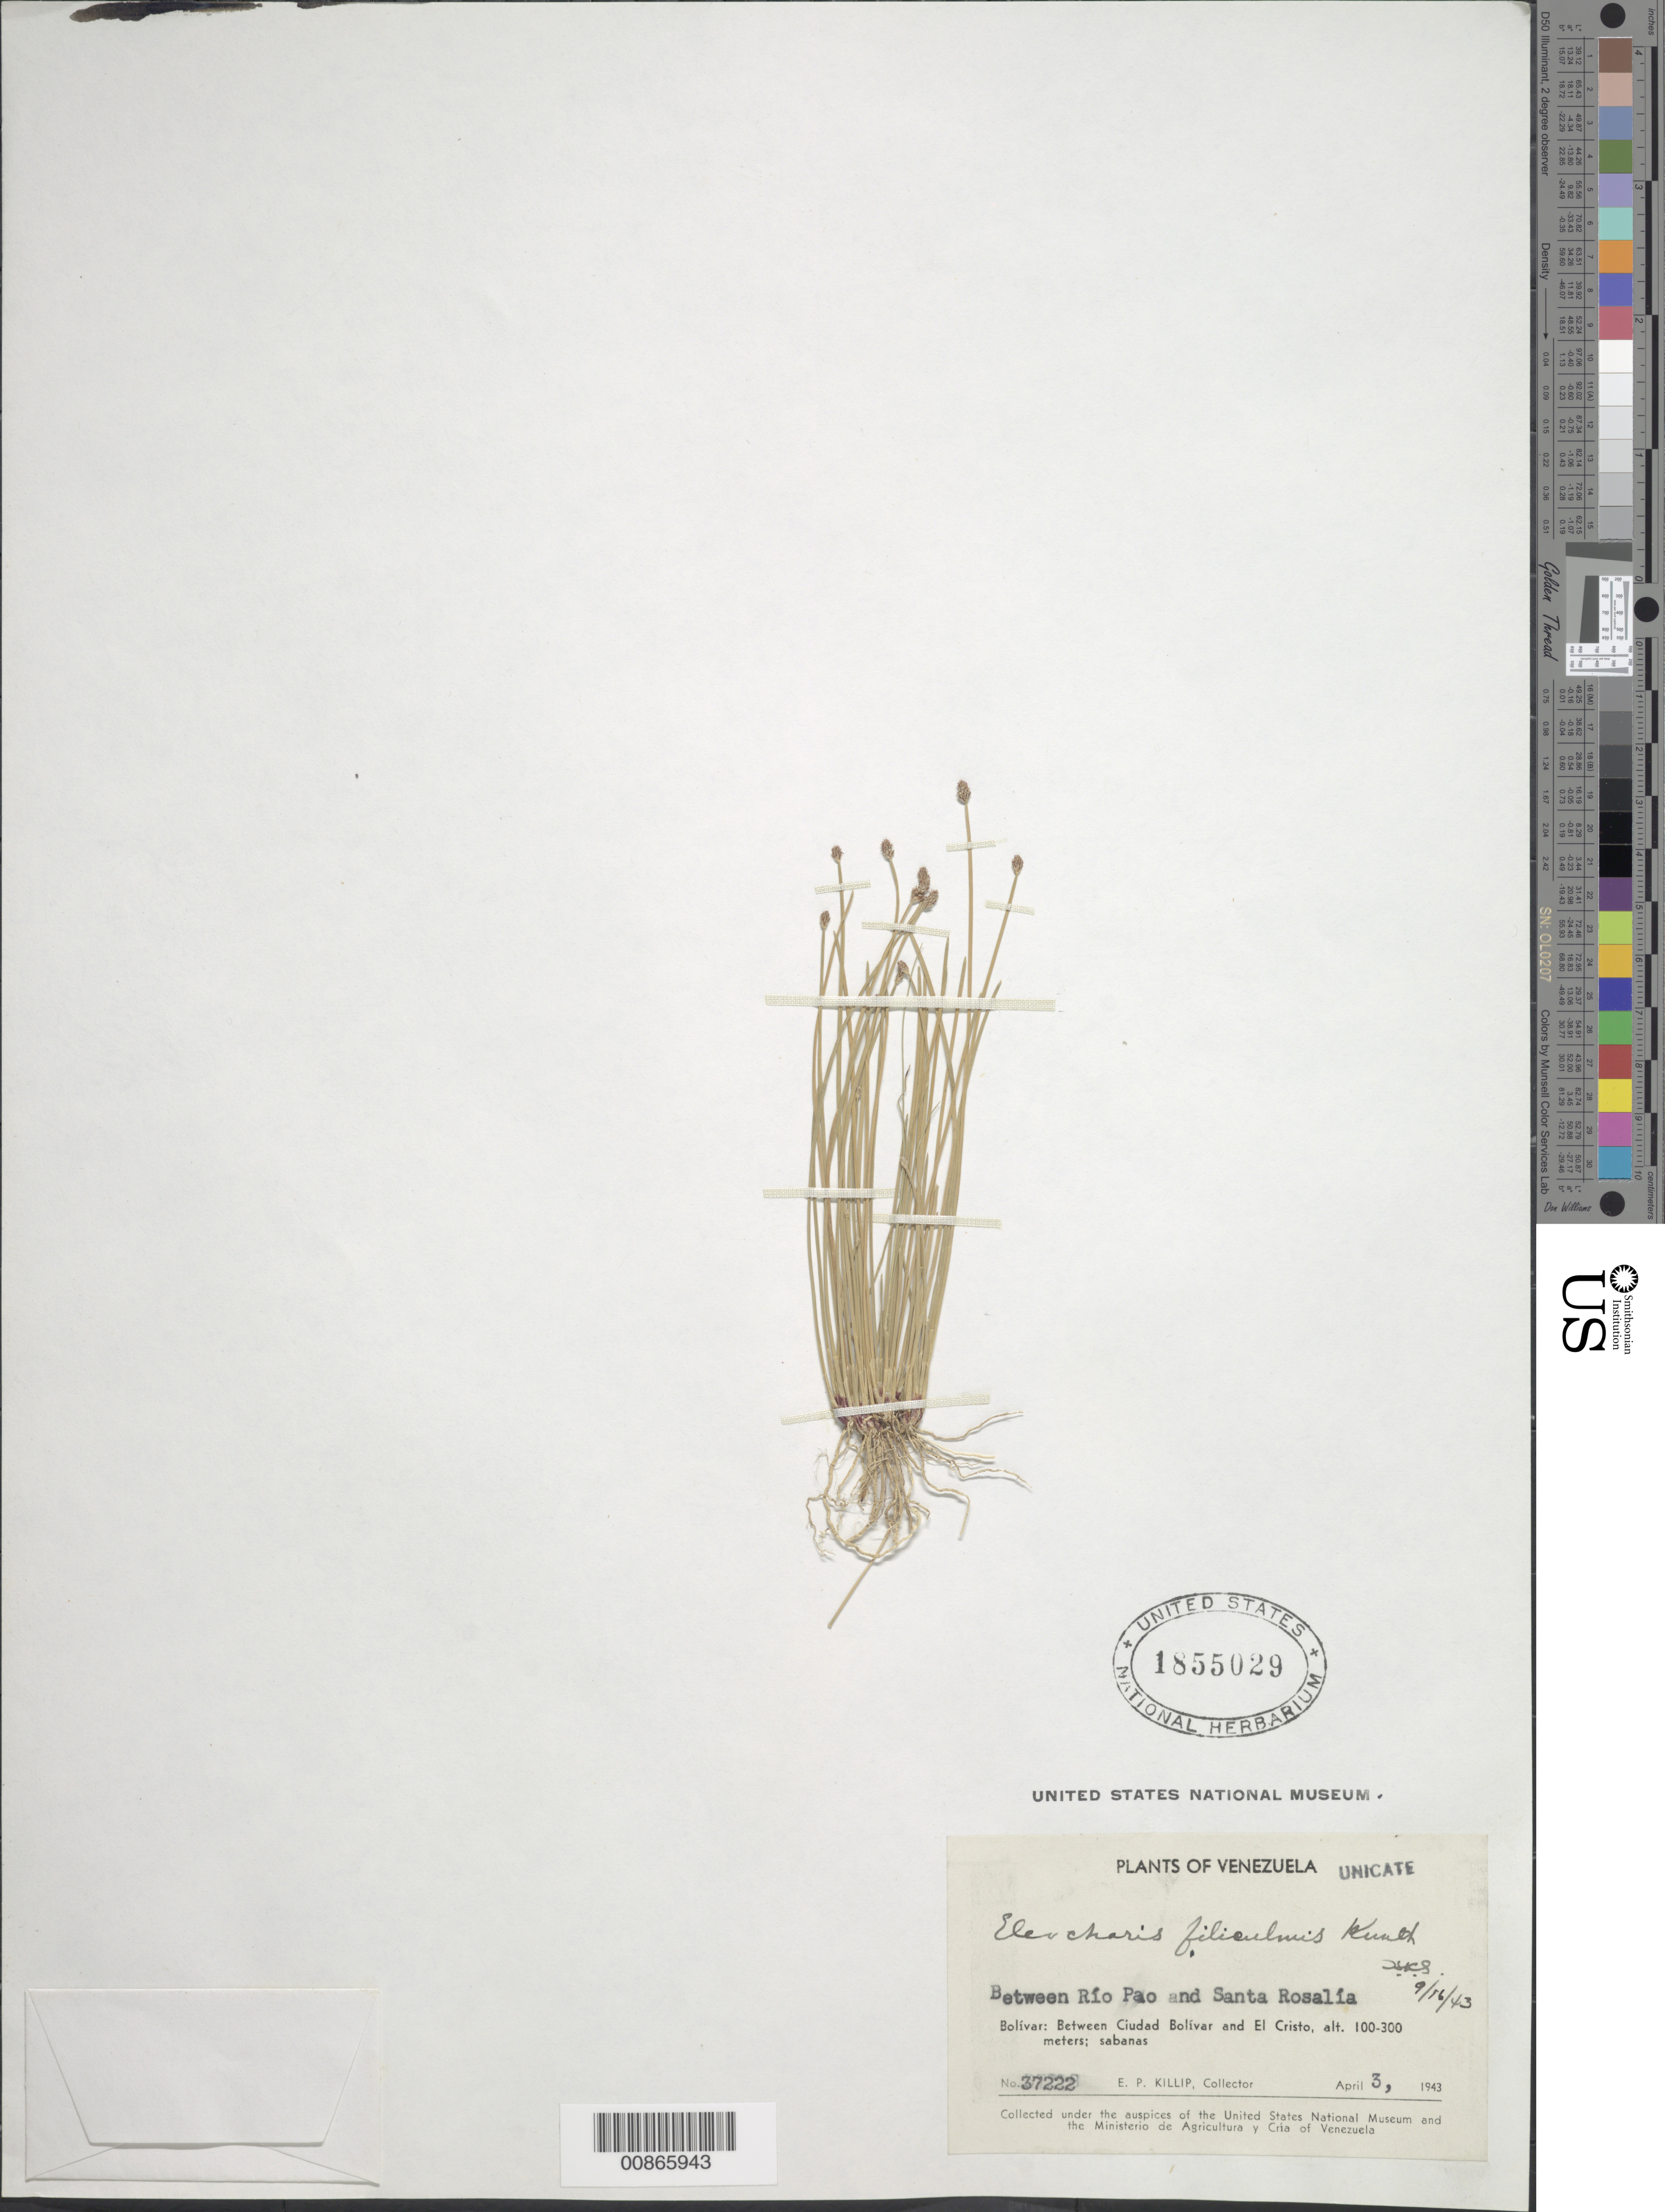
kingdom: Plantae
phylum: Tracheophyta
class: Liliopsida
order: Poales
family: Cyperaceae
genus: Eleocharis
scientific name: Eleocharis filiculmis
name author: Kunth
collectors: E. P. Killip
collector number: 37222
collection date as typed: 3-Apr-43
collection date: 1943-04-03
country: Venezuela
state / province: Bolívar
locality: Río Pao to Santa Rosalía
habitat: Sabanas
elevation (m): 100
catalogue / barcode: US 1855029